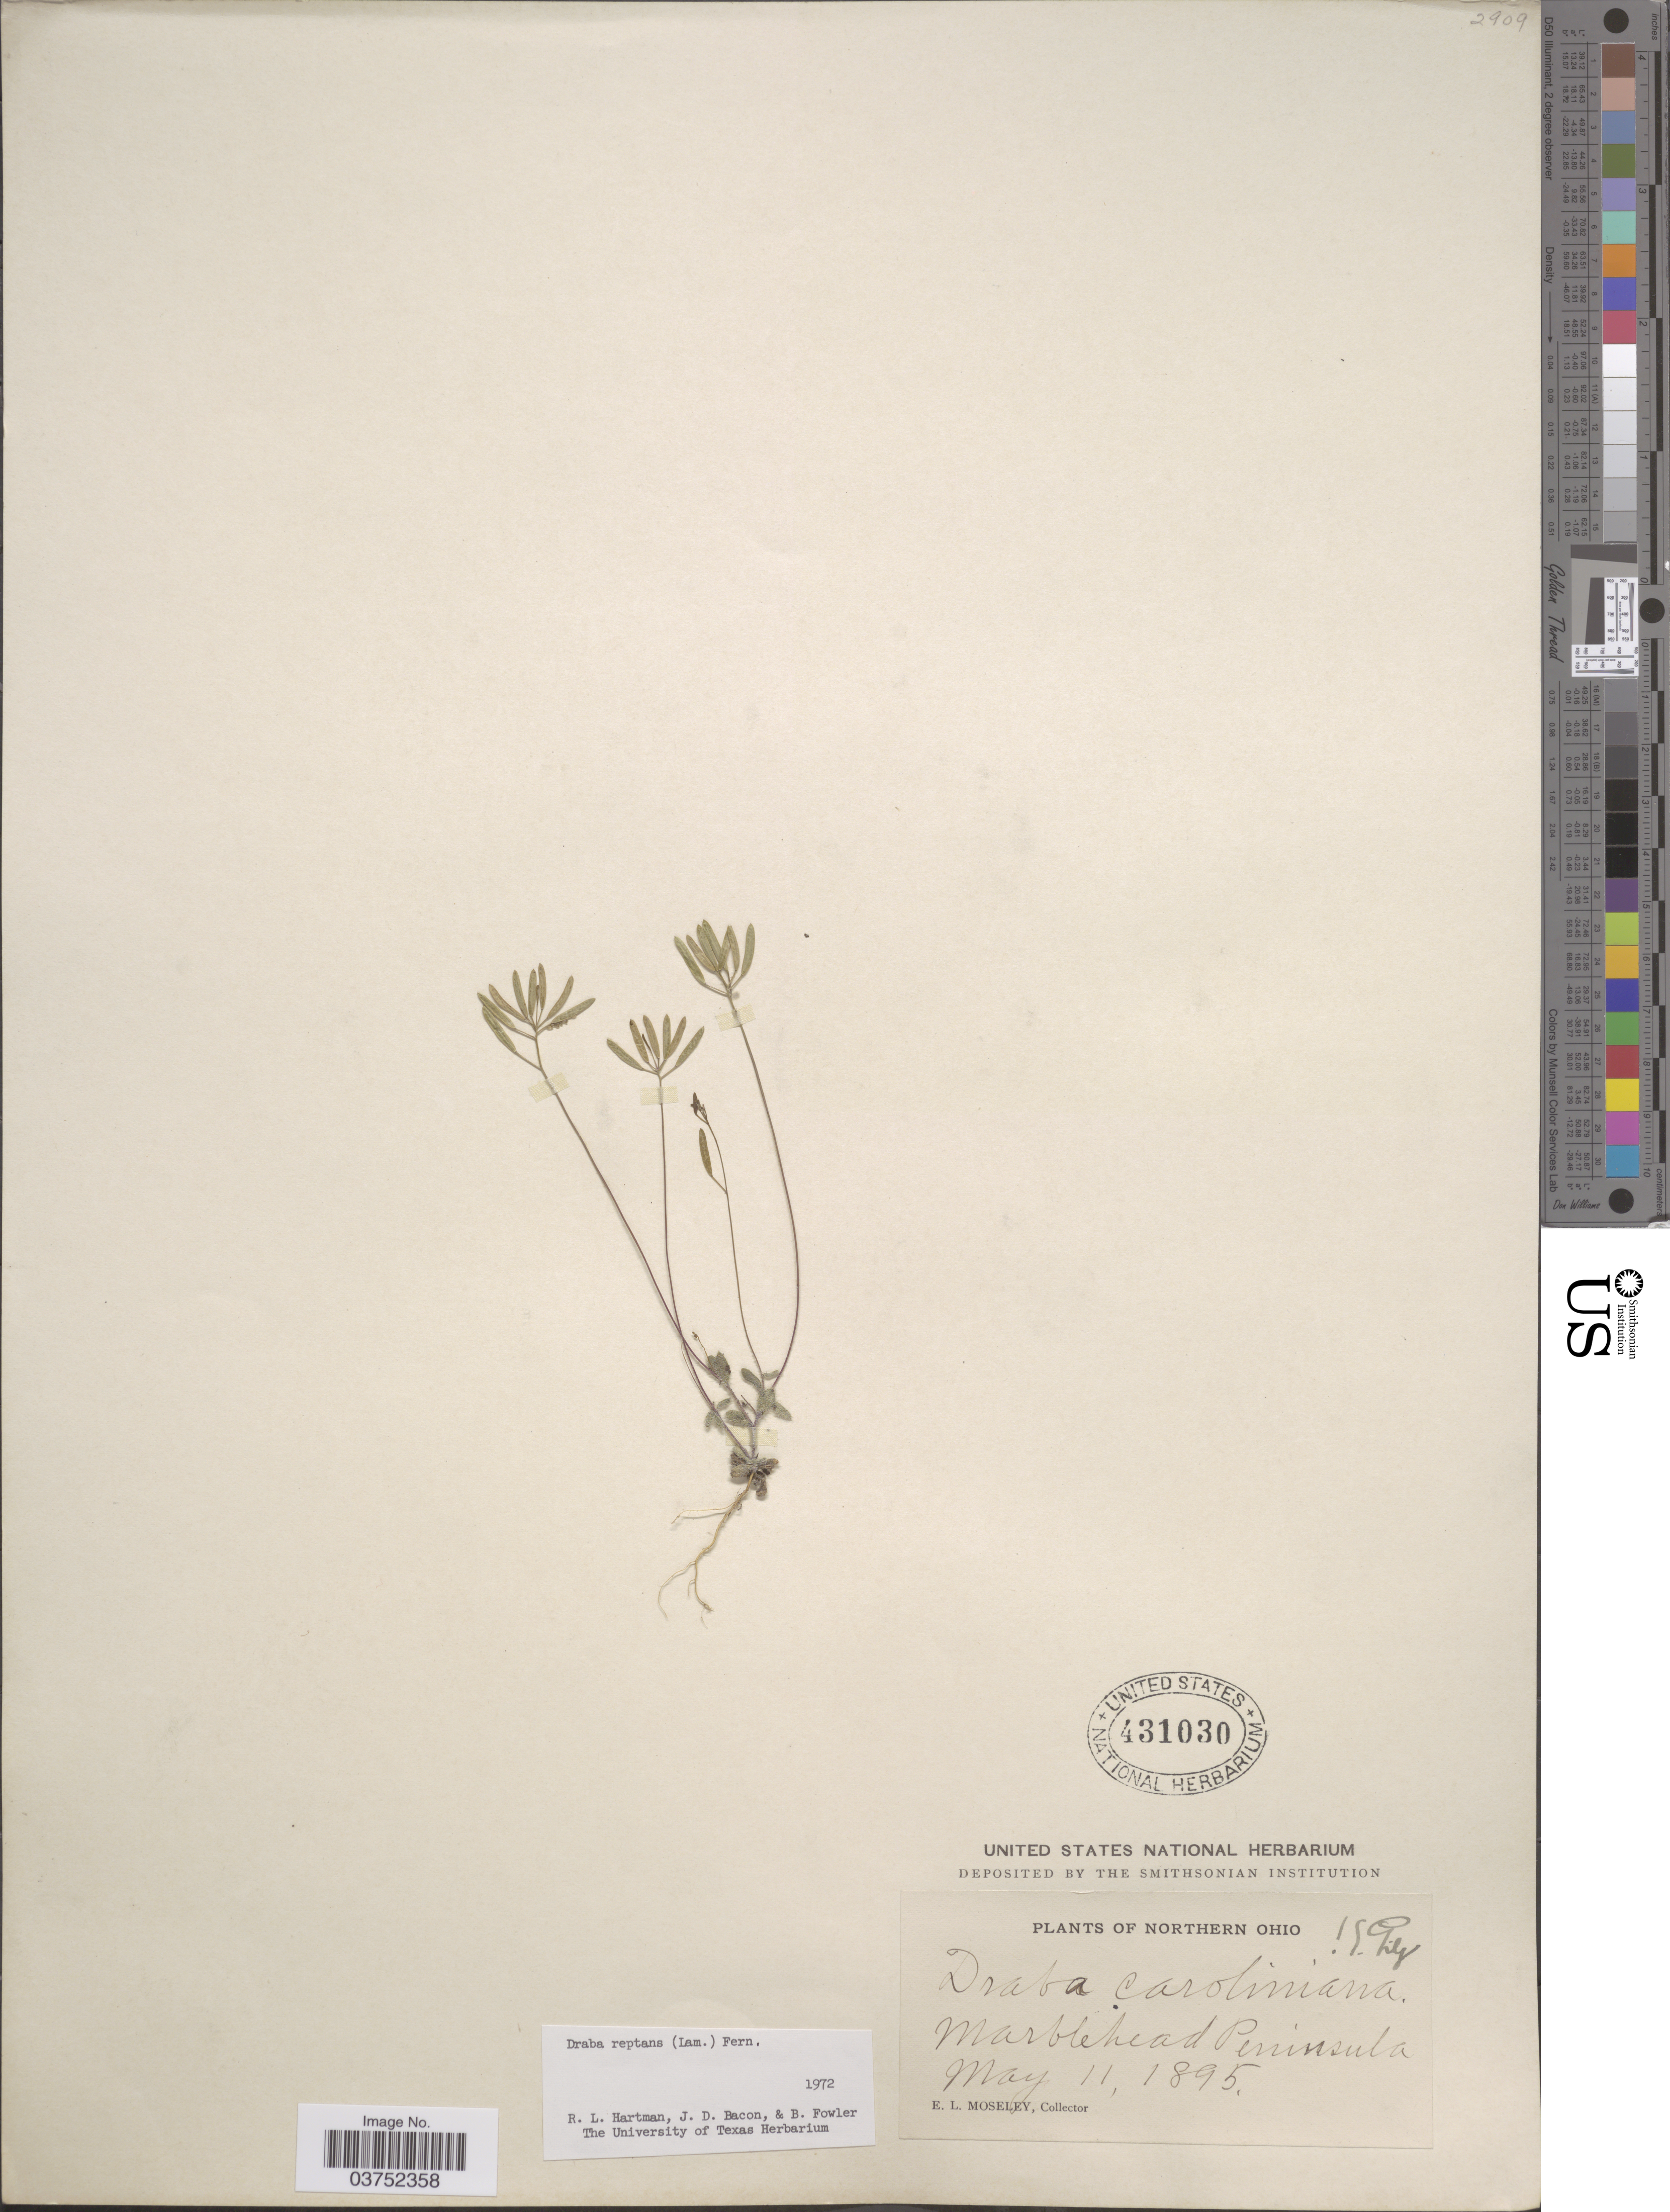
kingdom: Plantae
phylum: Tracheophyta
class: Magnoliopsida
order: Brassicales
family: Brassicaceae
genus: Draba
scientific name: Draba reptans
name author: (Lam.) Fernald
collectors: E. Moseley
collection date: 1895-05-11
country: United States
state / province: Ohio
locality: Northern Ohio. Marblehead Peninsula.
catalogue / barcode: US 431030